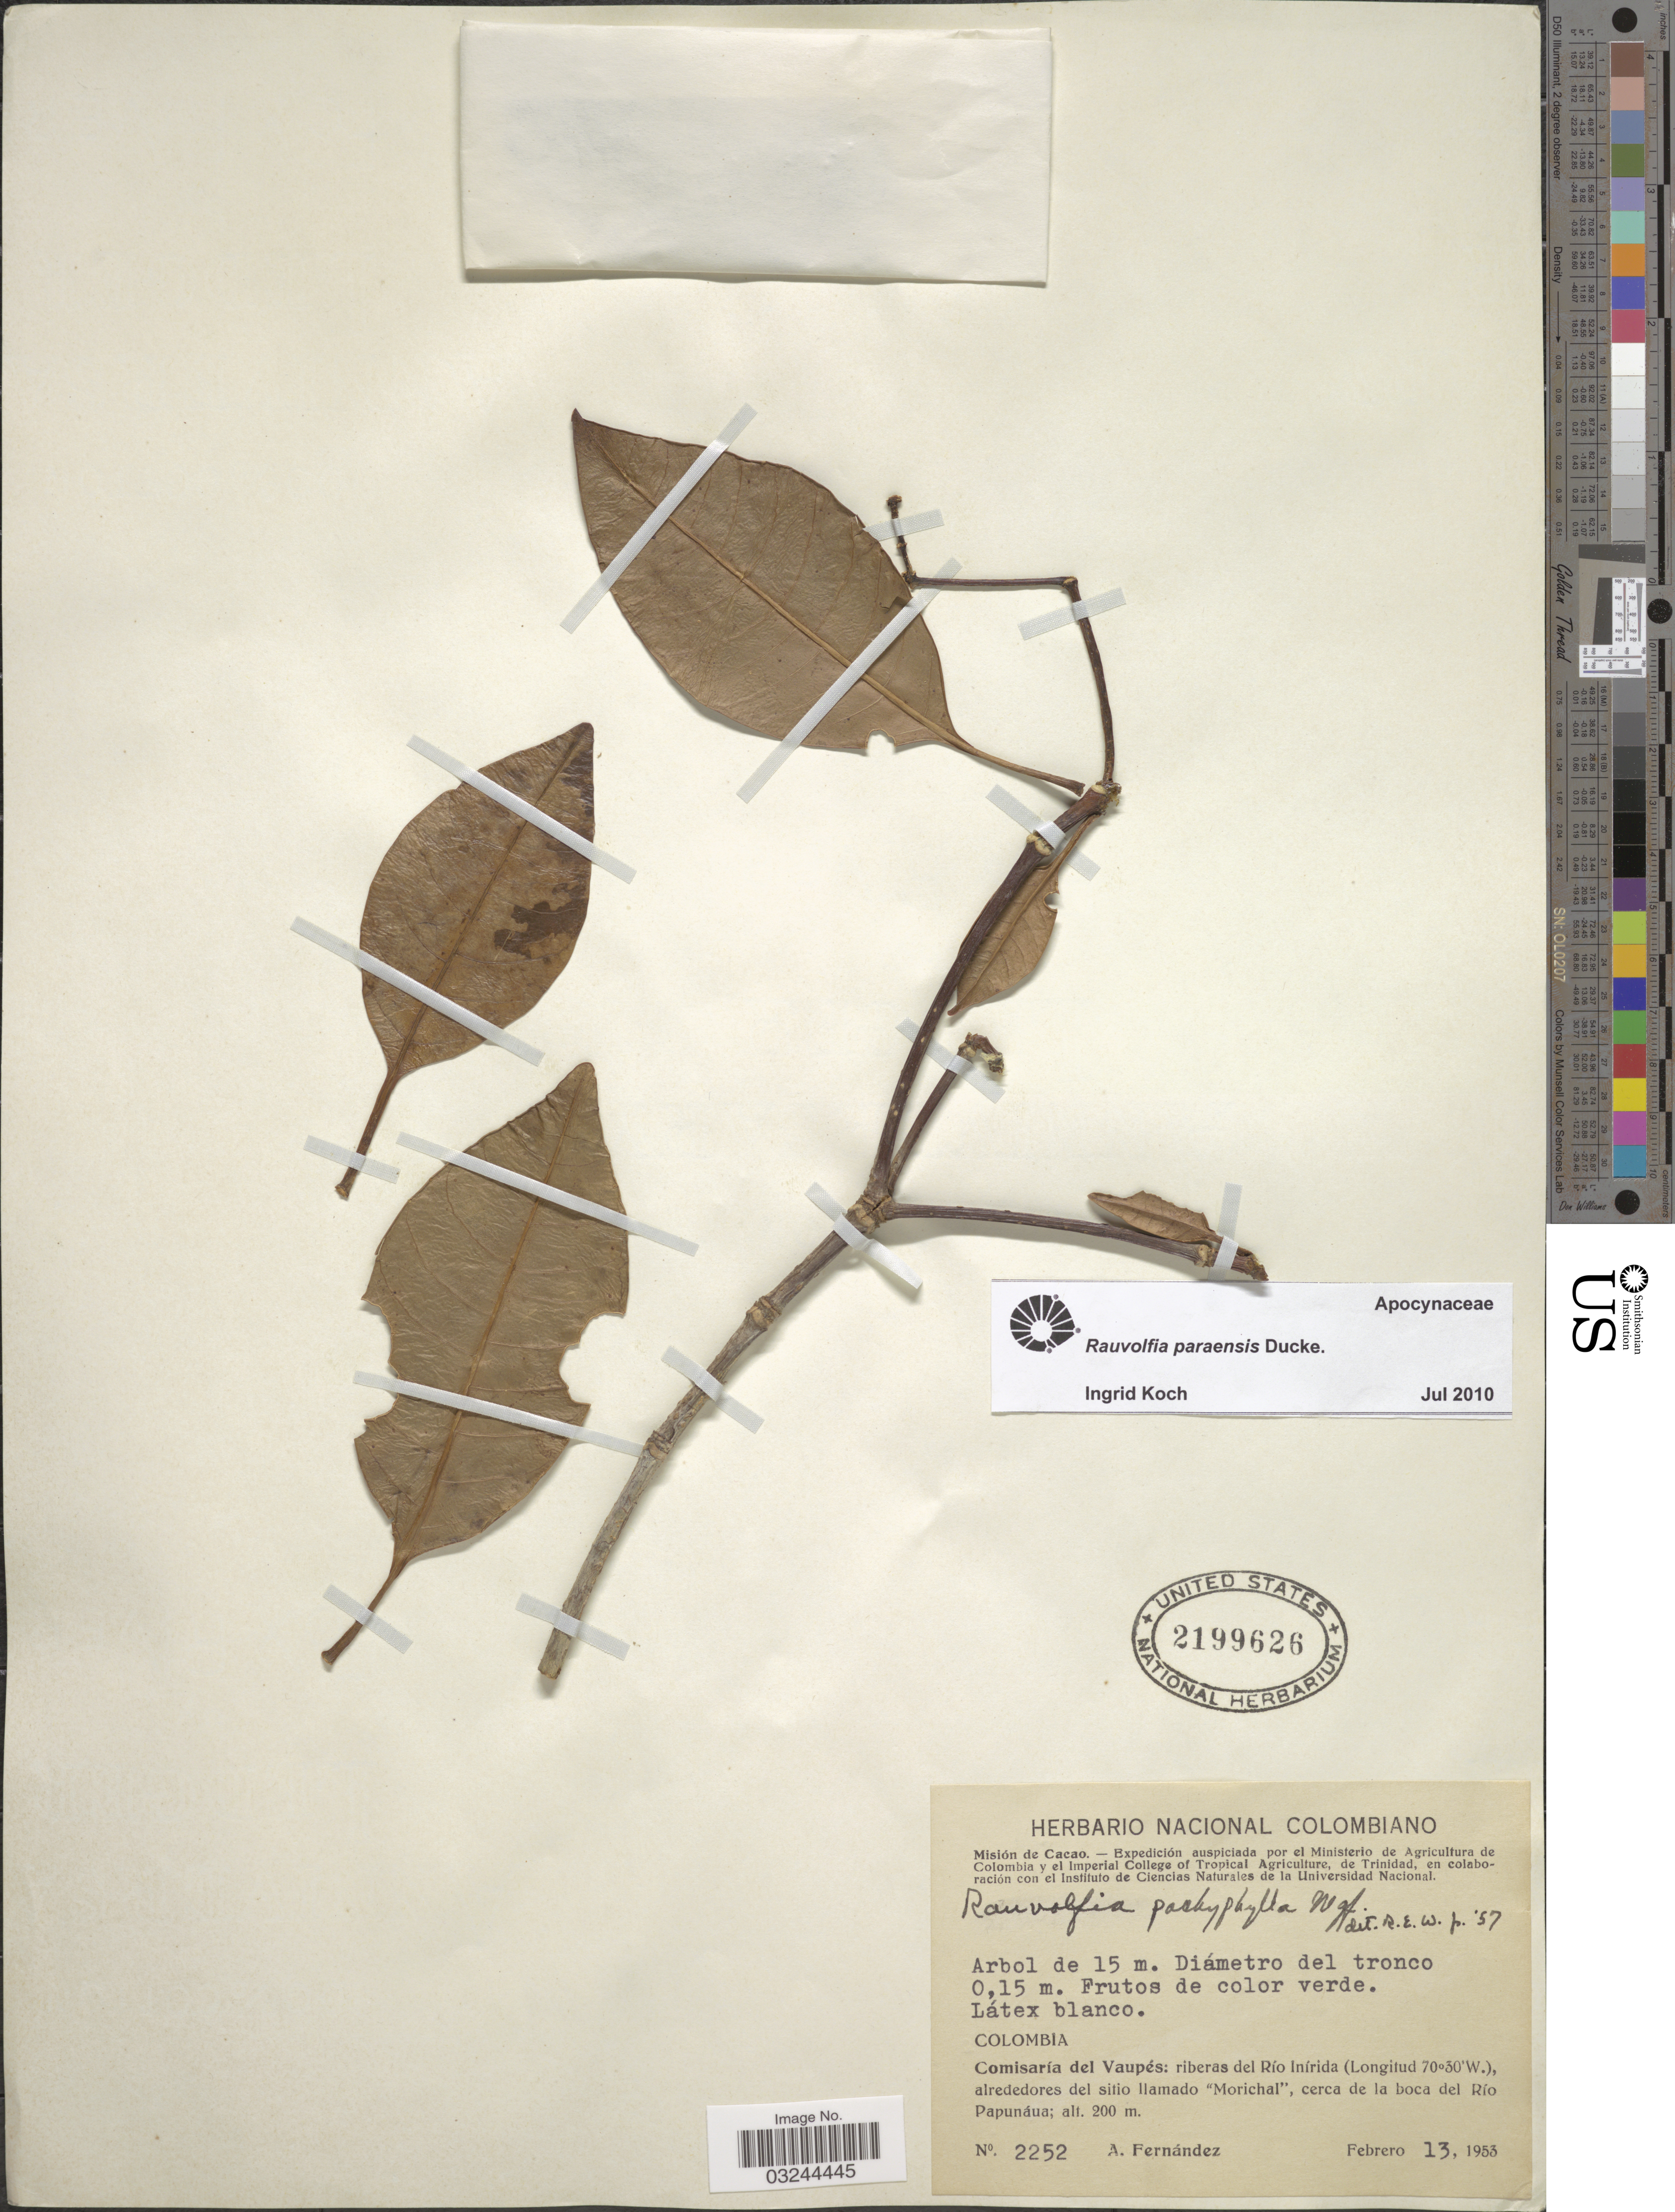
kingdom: Plantae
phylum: Tracheophyta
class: Magnoliopsida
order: Gentianales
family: Apocynaceae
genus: Rauvolfia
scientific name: Rauvolfia paraensis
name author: Ducke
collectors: A. Fernandez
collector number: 2252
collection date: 1953-02-13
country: Colombia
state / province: Vaupés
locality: Misión de Cacao. Comisaría del Vaupés: riberas del Río Inírida, alrededores del sitio llamado "Morichal", cerca de la boca del Río Papunáua.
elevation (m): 200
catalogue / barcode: US 2199626